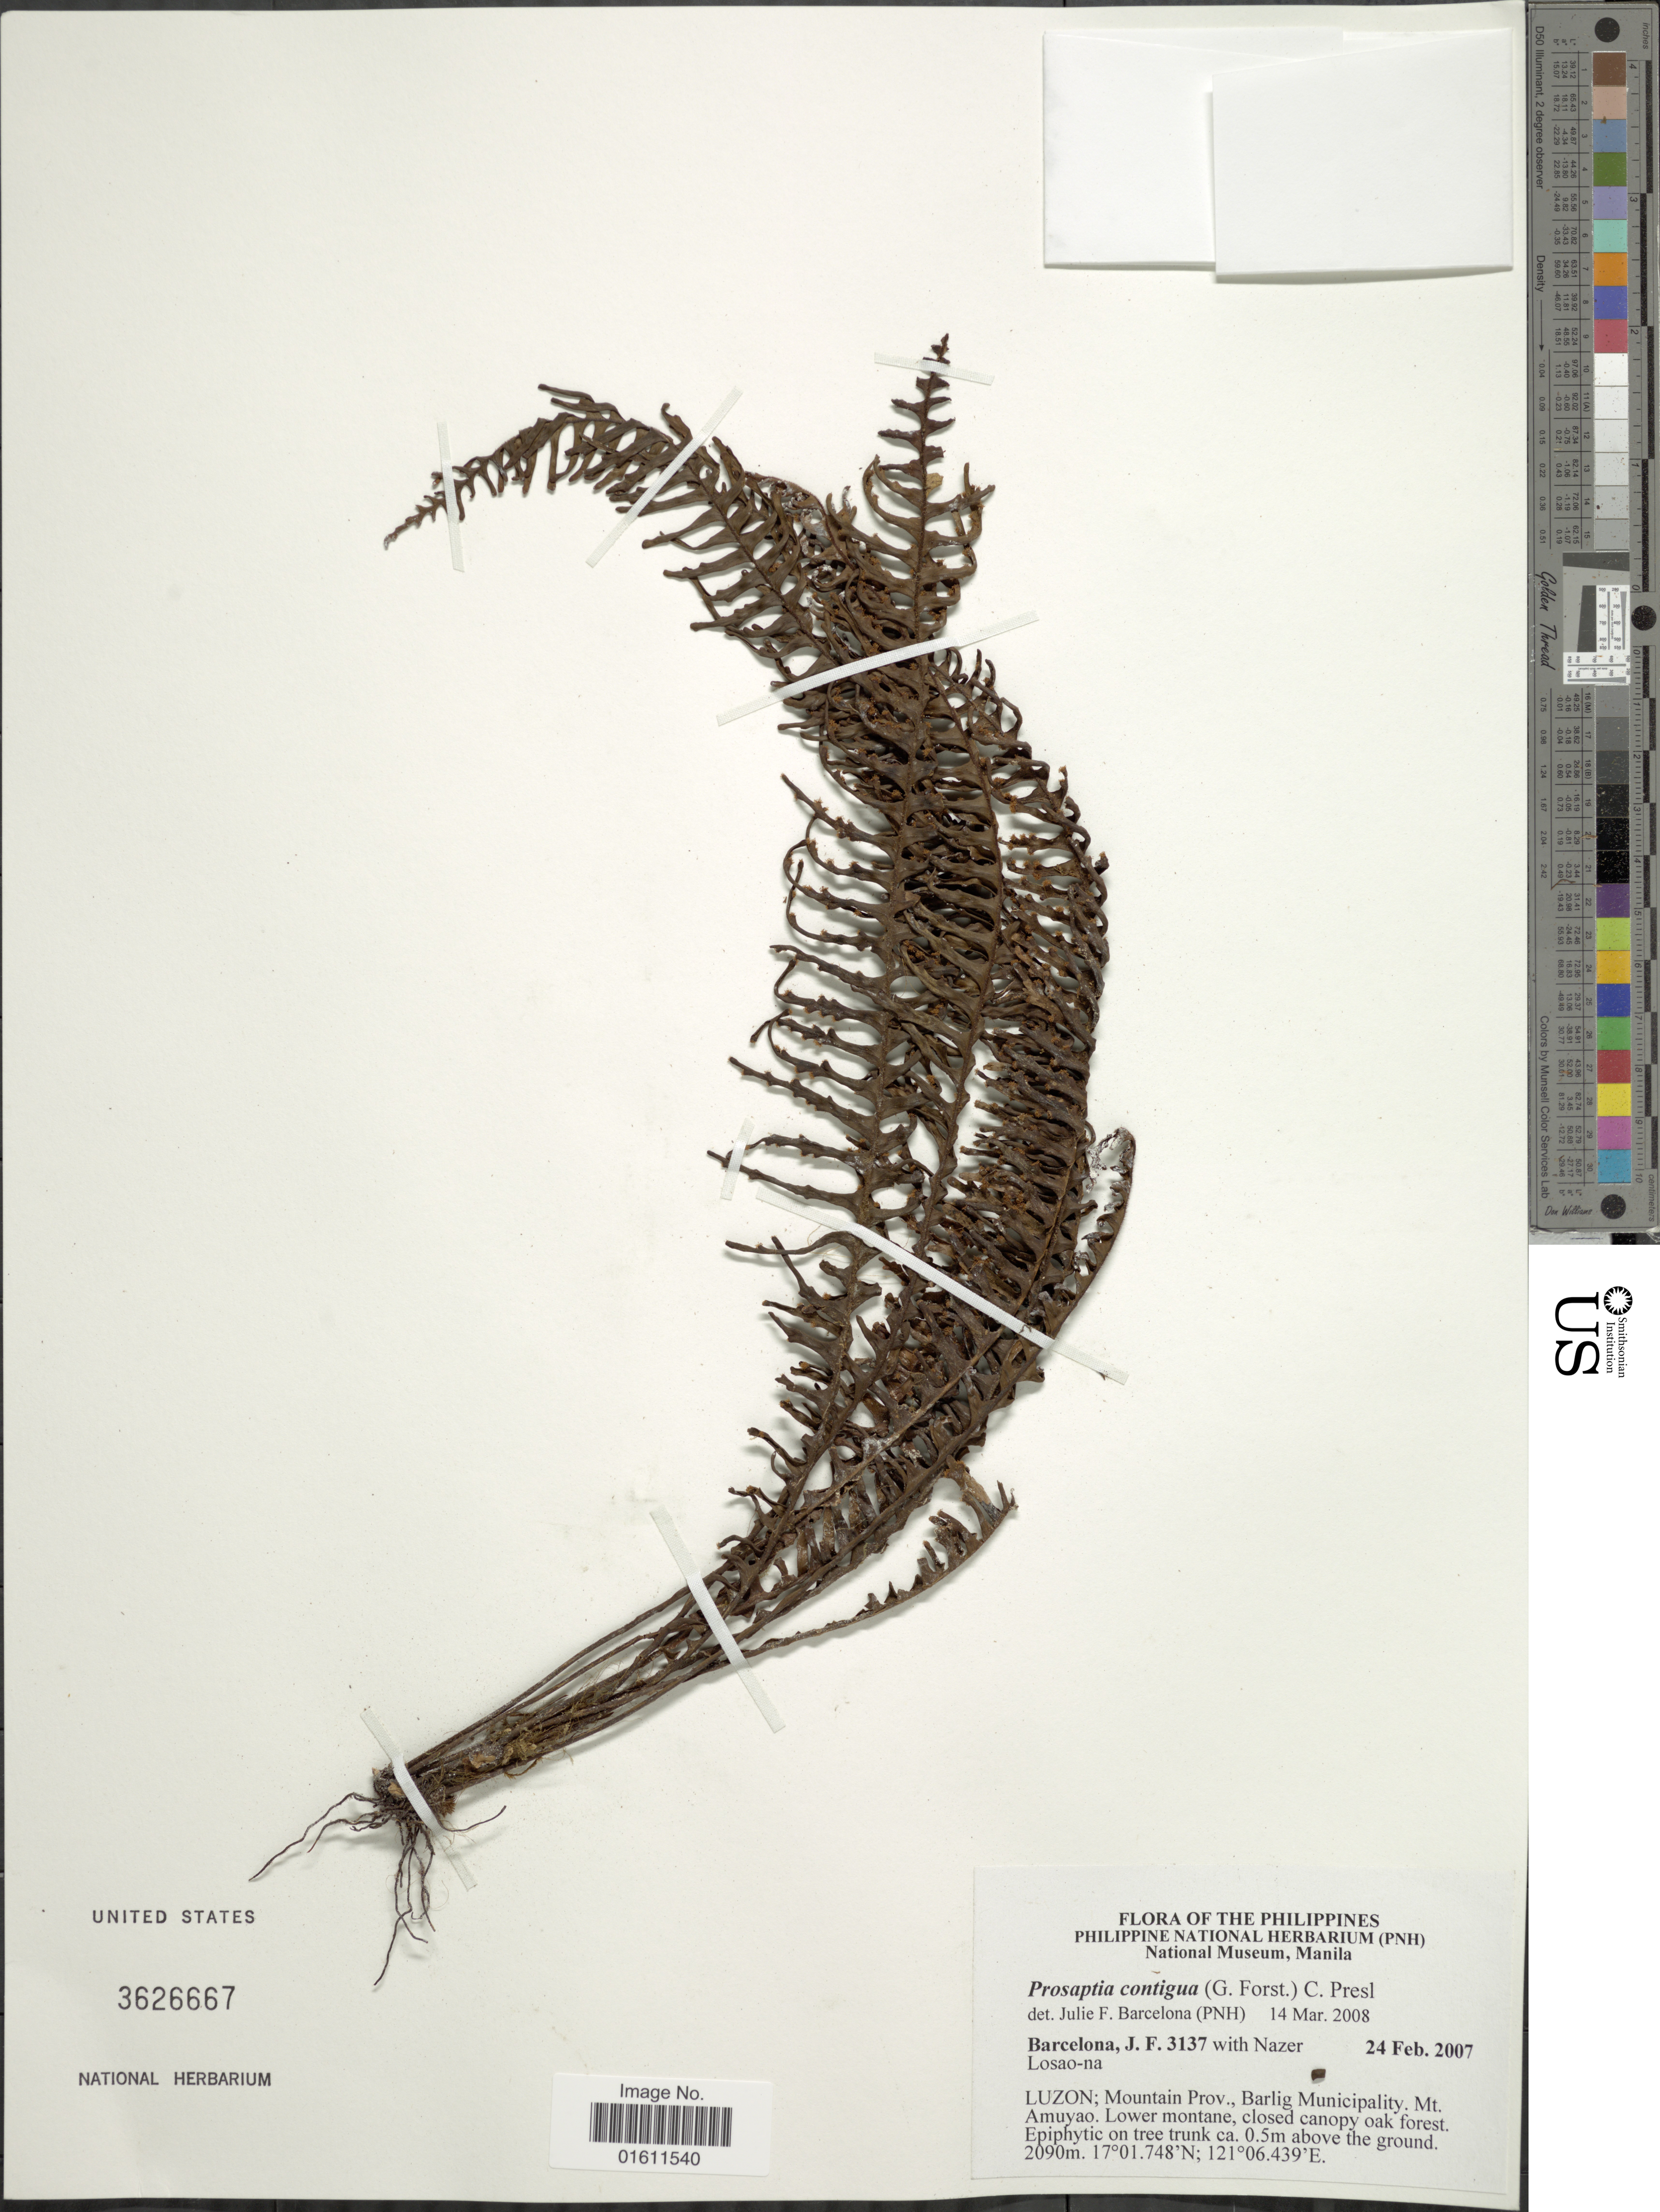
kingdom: Plantae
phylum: Tracheophyta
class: Polypodiopsida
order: Polypodiales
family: Polypodiaceae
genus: Prosaptia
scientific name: Prosaptia contigua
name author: (G. Forst.) Presl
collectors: J. F. Barcelona & N. Losao-na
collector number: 3137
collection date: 2007-02-24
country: Philippines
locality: Luzon, Mountain Prov., Barlig Municipality. Mt. Amuyao.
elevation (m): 2090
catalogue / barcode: US 3626667